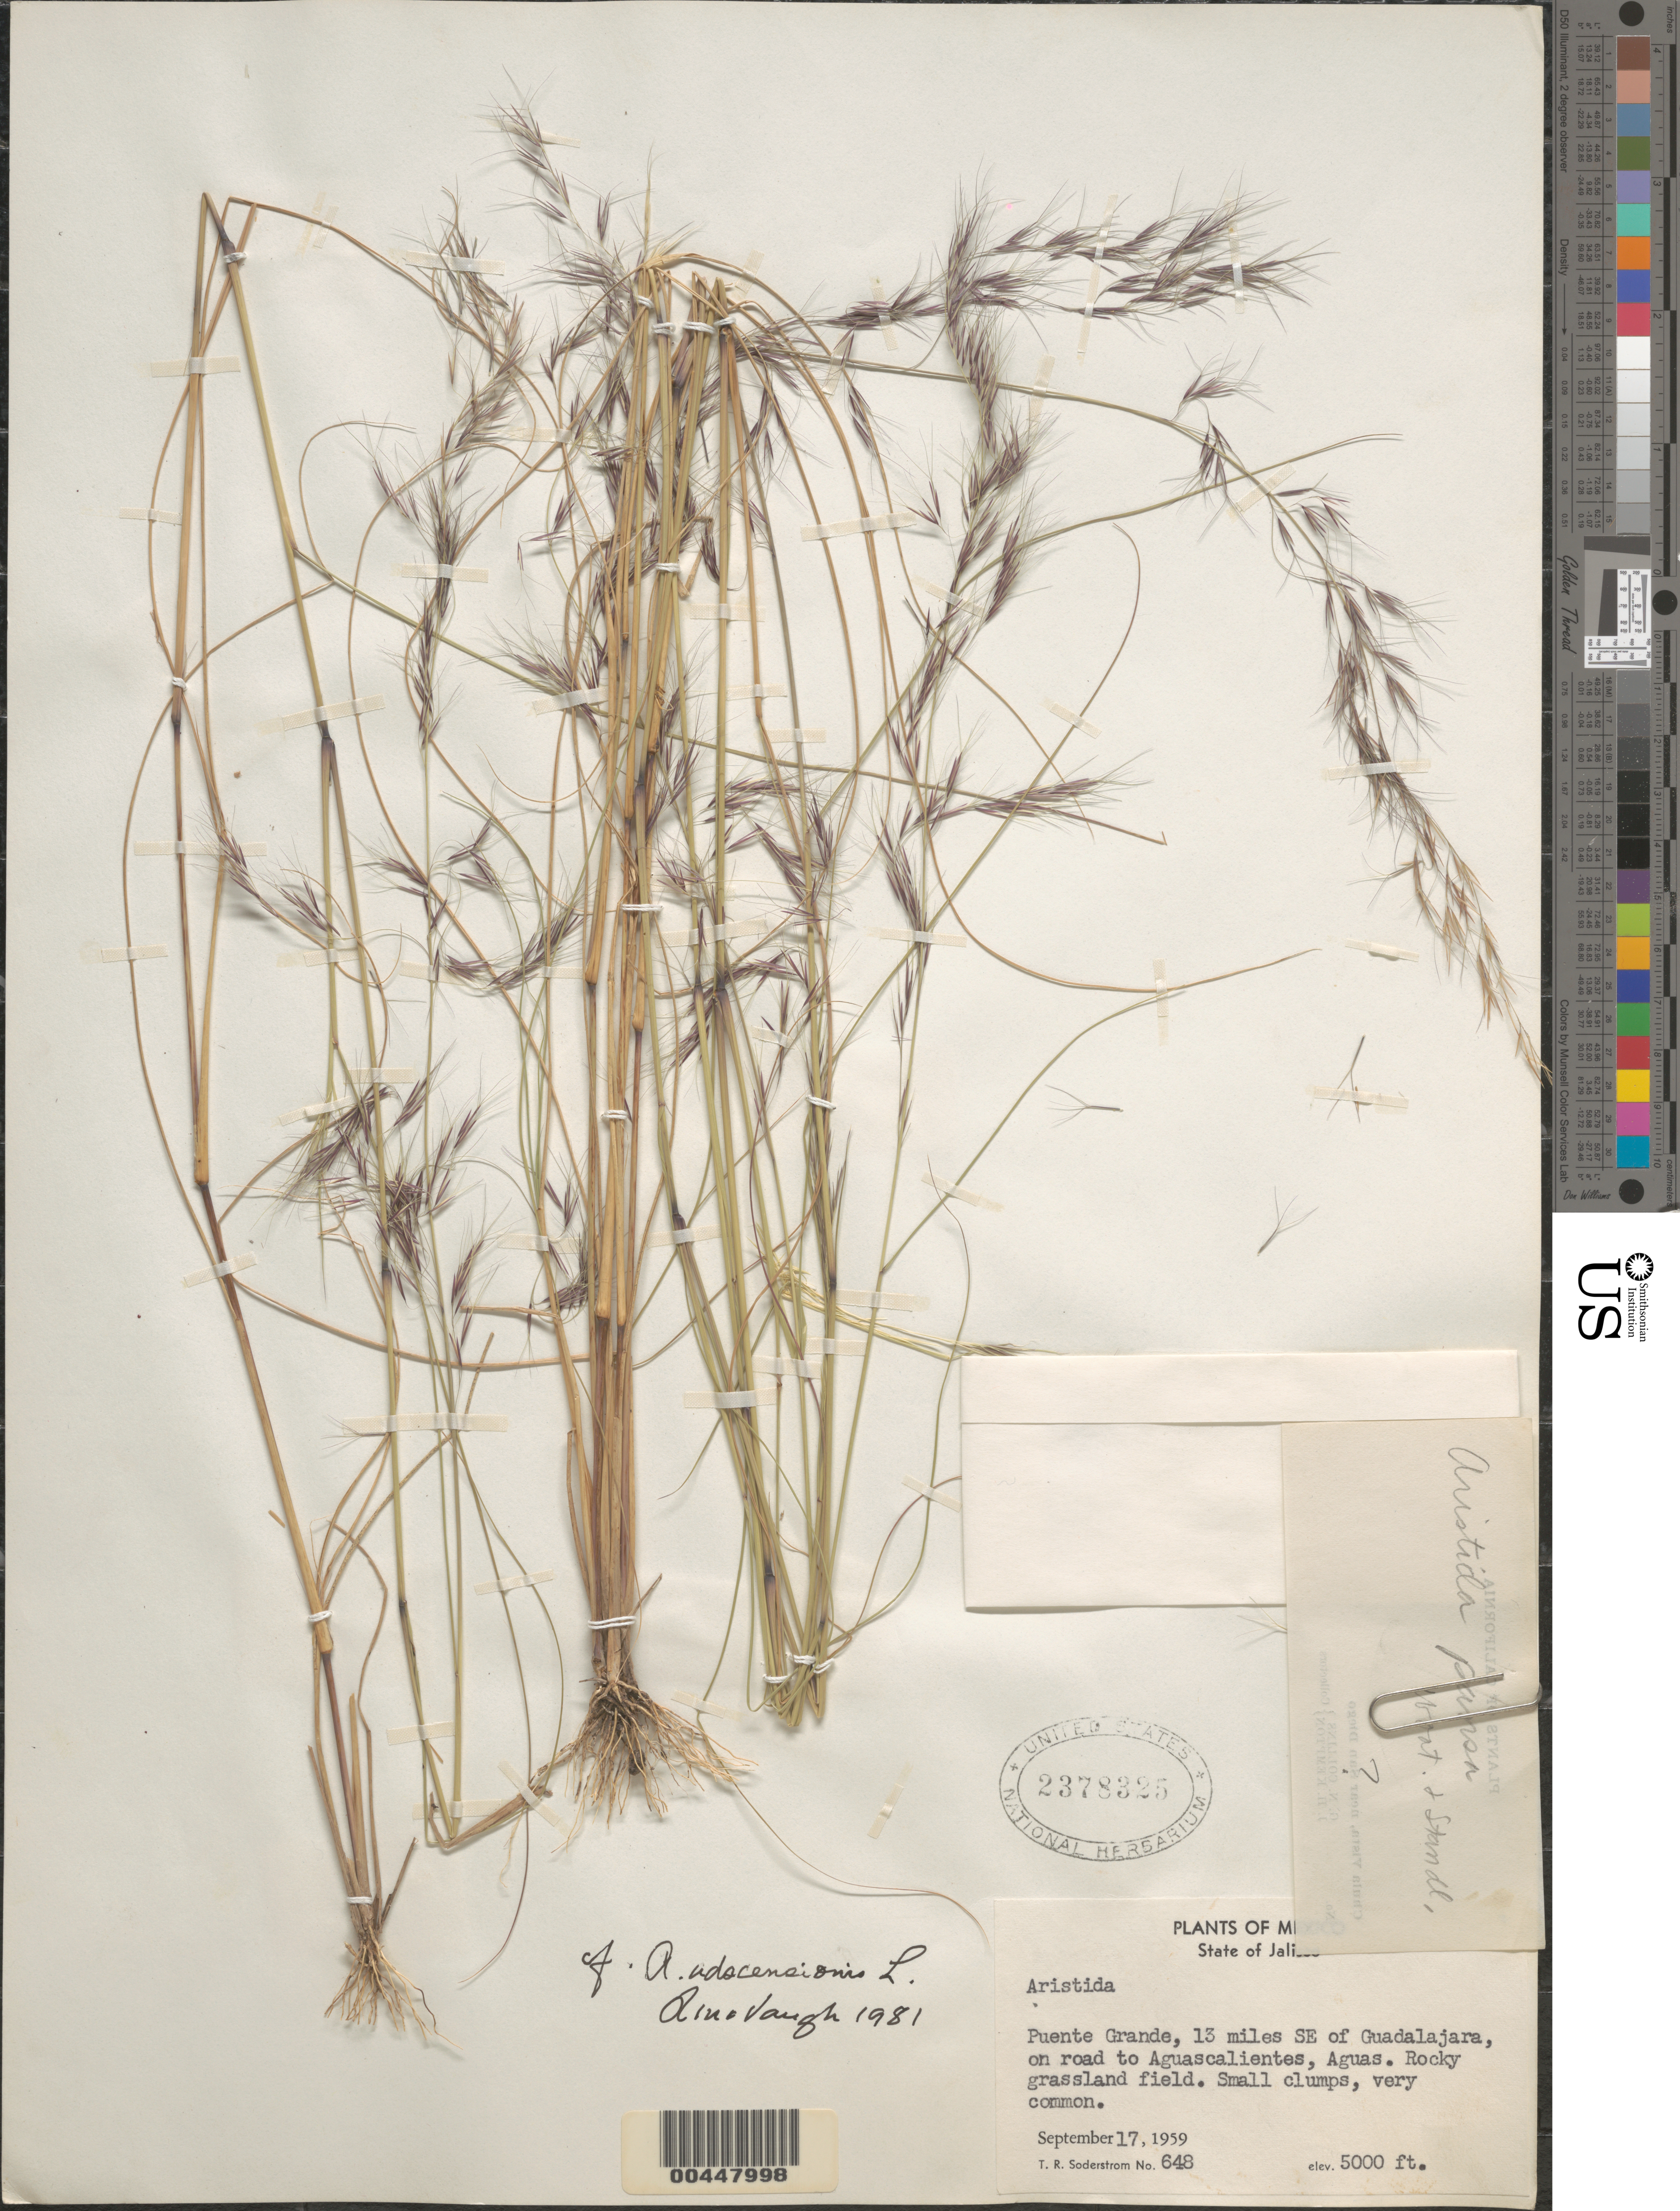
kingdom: Plantae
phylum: Tracheophyta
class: Liliopsida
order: Poales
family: Poaceae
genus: Aristida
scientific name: Aristida adscensionis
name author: L.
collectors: T. R. Soderstrom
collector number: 648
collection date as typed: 17 Sep 1959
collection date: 1959-09-17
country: Mexico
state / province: Jalisco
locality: Puente Grande, 13 miles SE of Guadalajara, on road to Aguascalientes, Aguas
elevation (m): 1524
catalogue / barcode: US 2378325